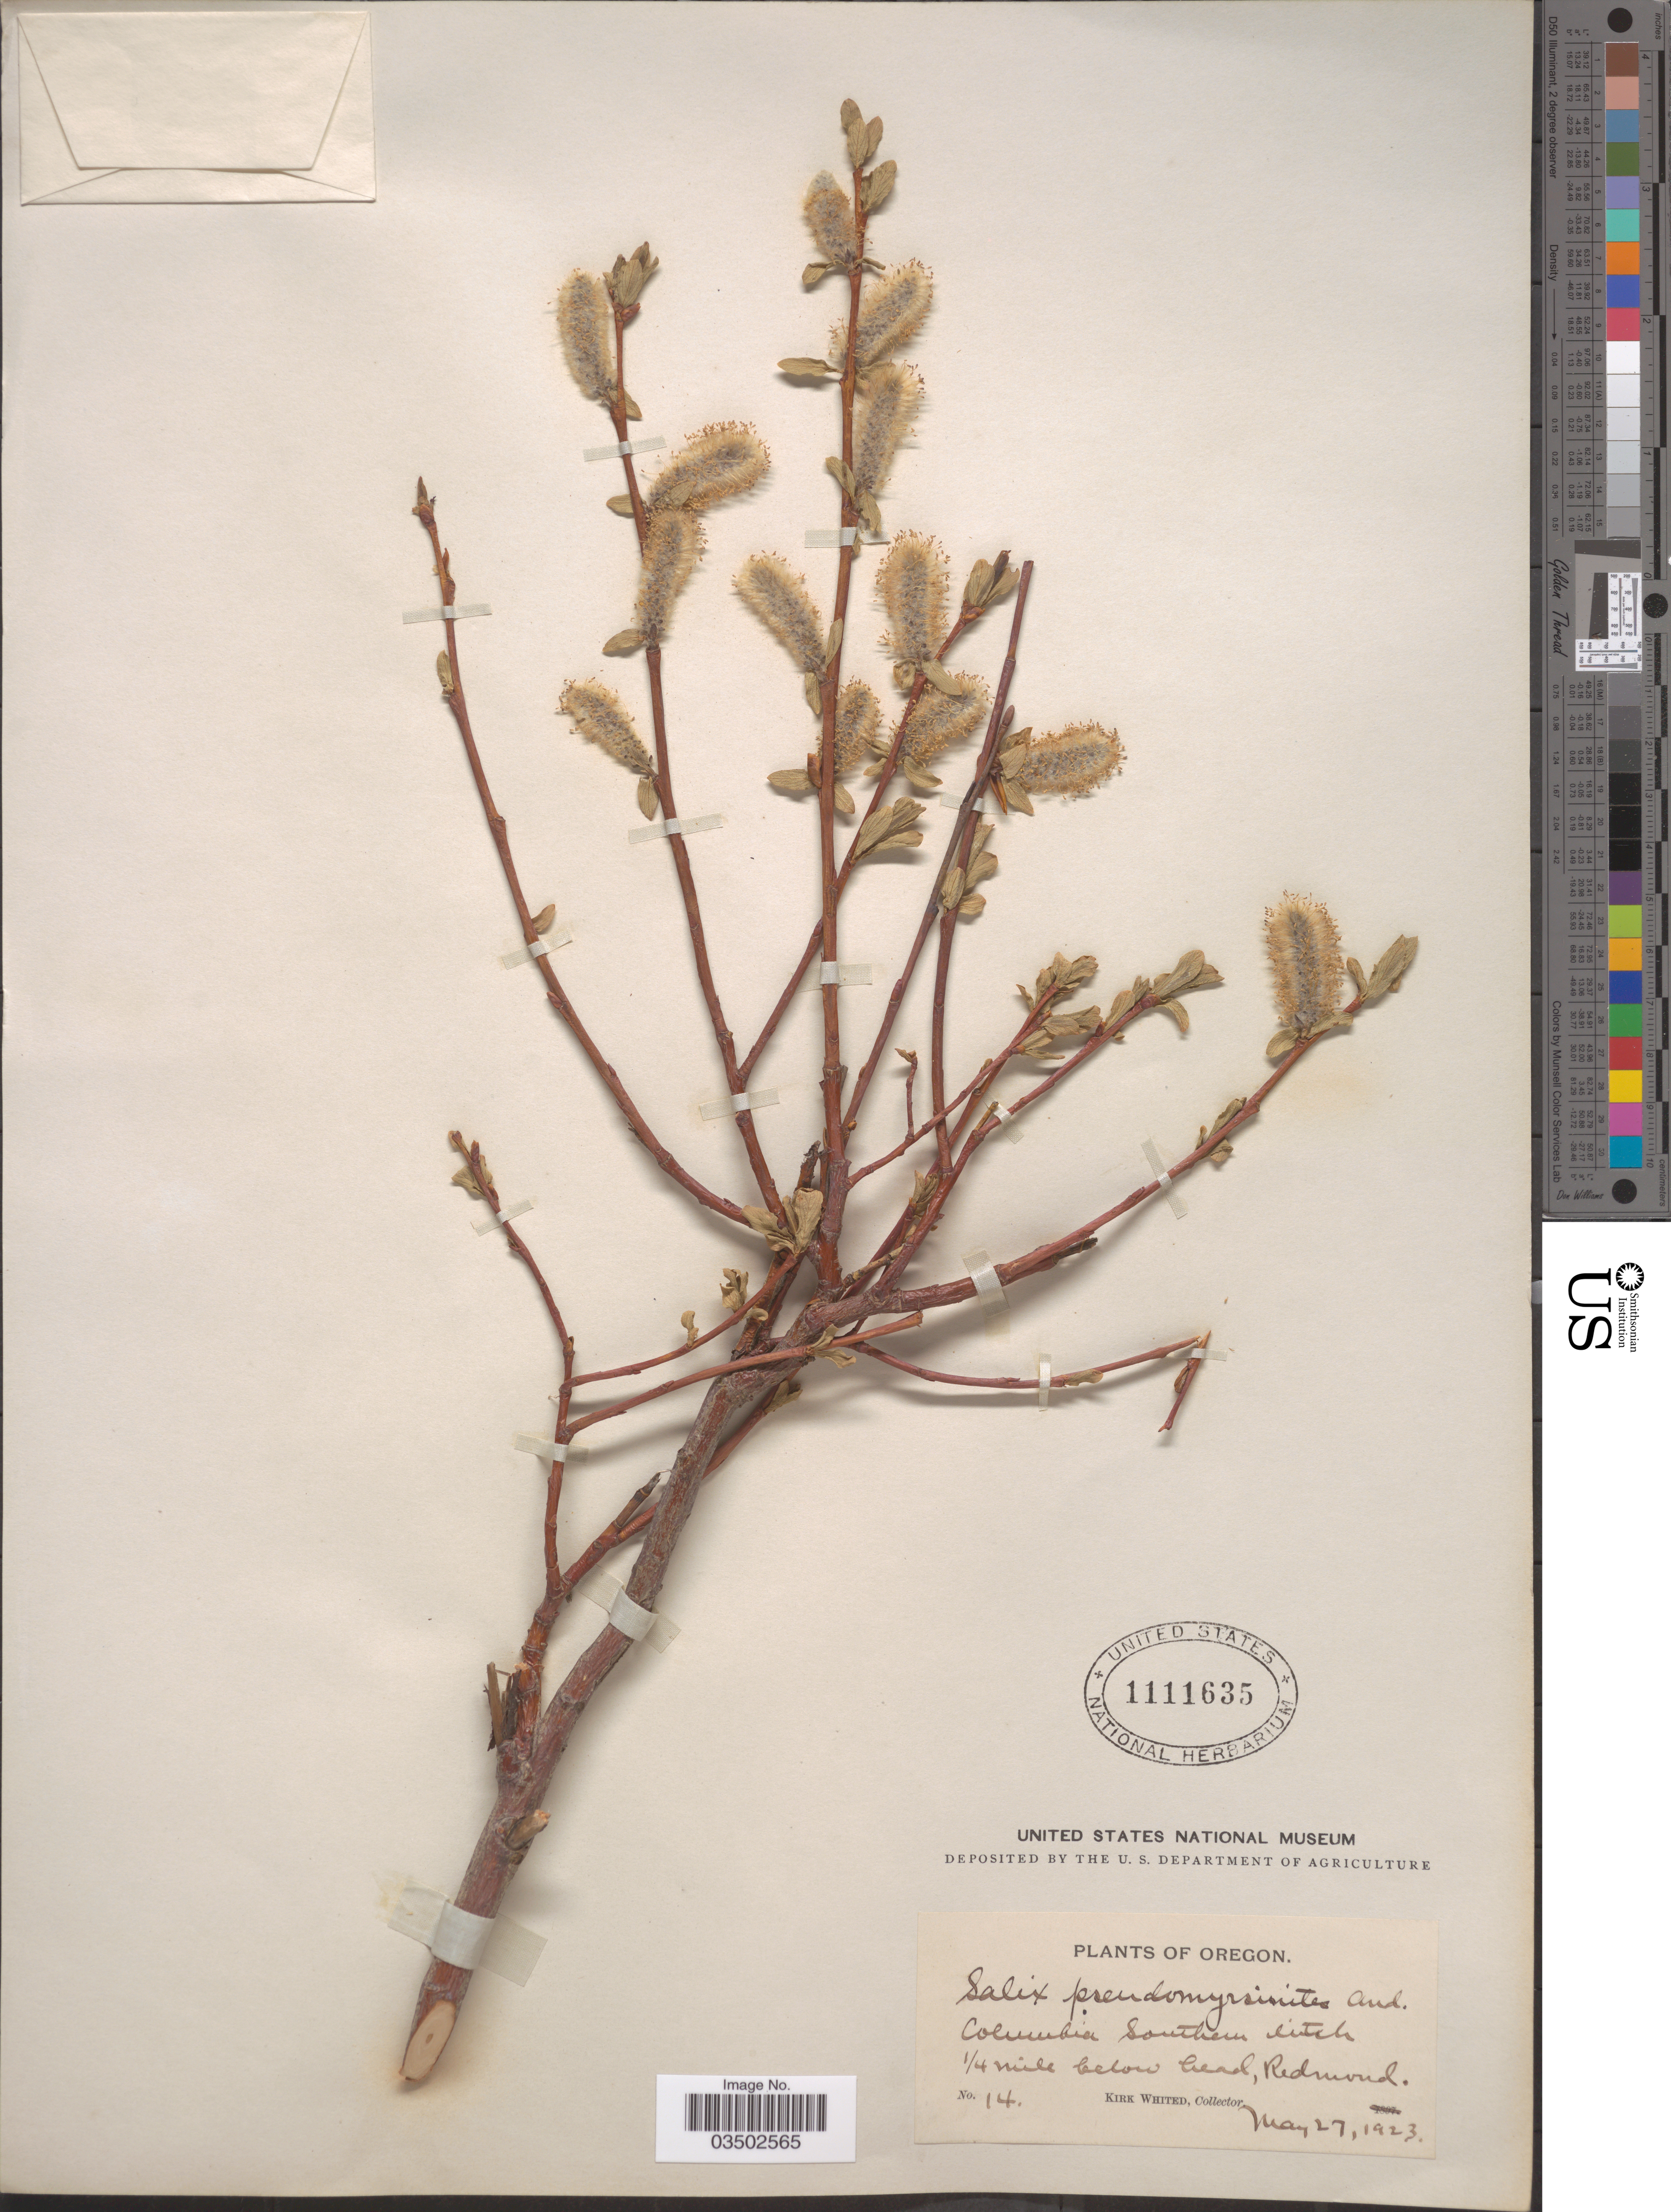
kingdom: Plantae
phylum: Tracheophyta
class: Magnoliopsida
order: Malpighiales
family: Salicaceae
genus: Salix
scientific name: Salix pseudocordata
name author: (Andersson) Andersson ex Rydb.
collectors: K. Whited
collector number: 14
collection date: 1923-05-27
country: United States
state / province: Oregon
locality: Columbia Southern ditch ¼ mile below head, Redmond.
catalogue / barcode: US 1111635